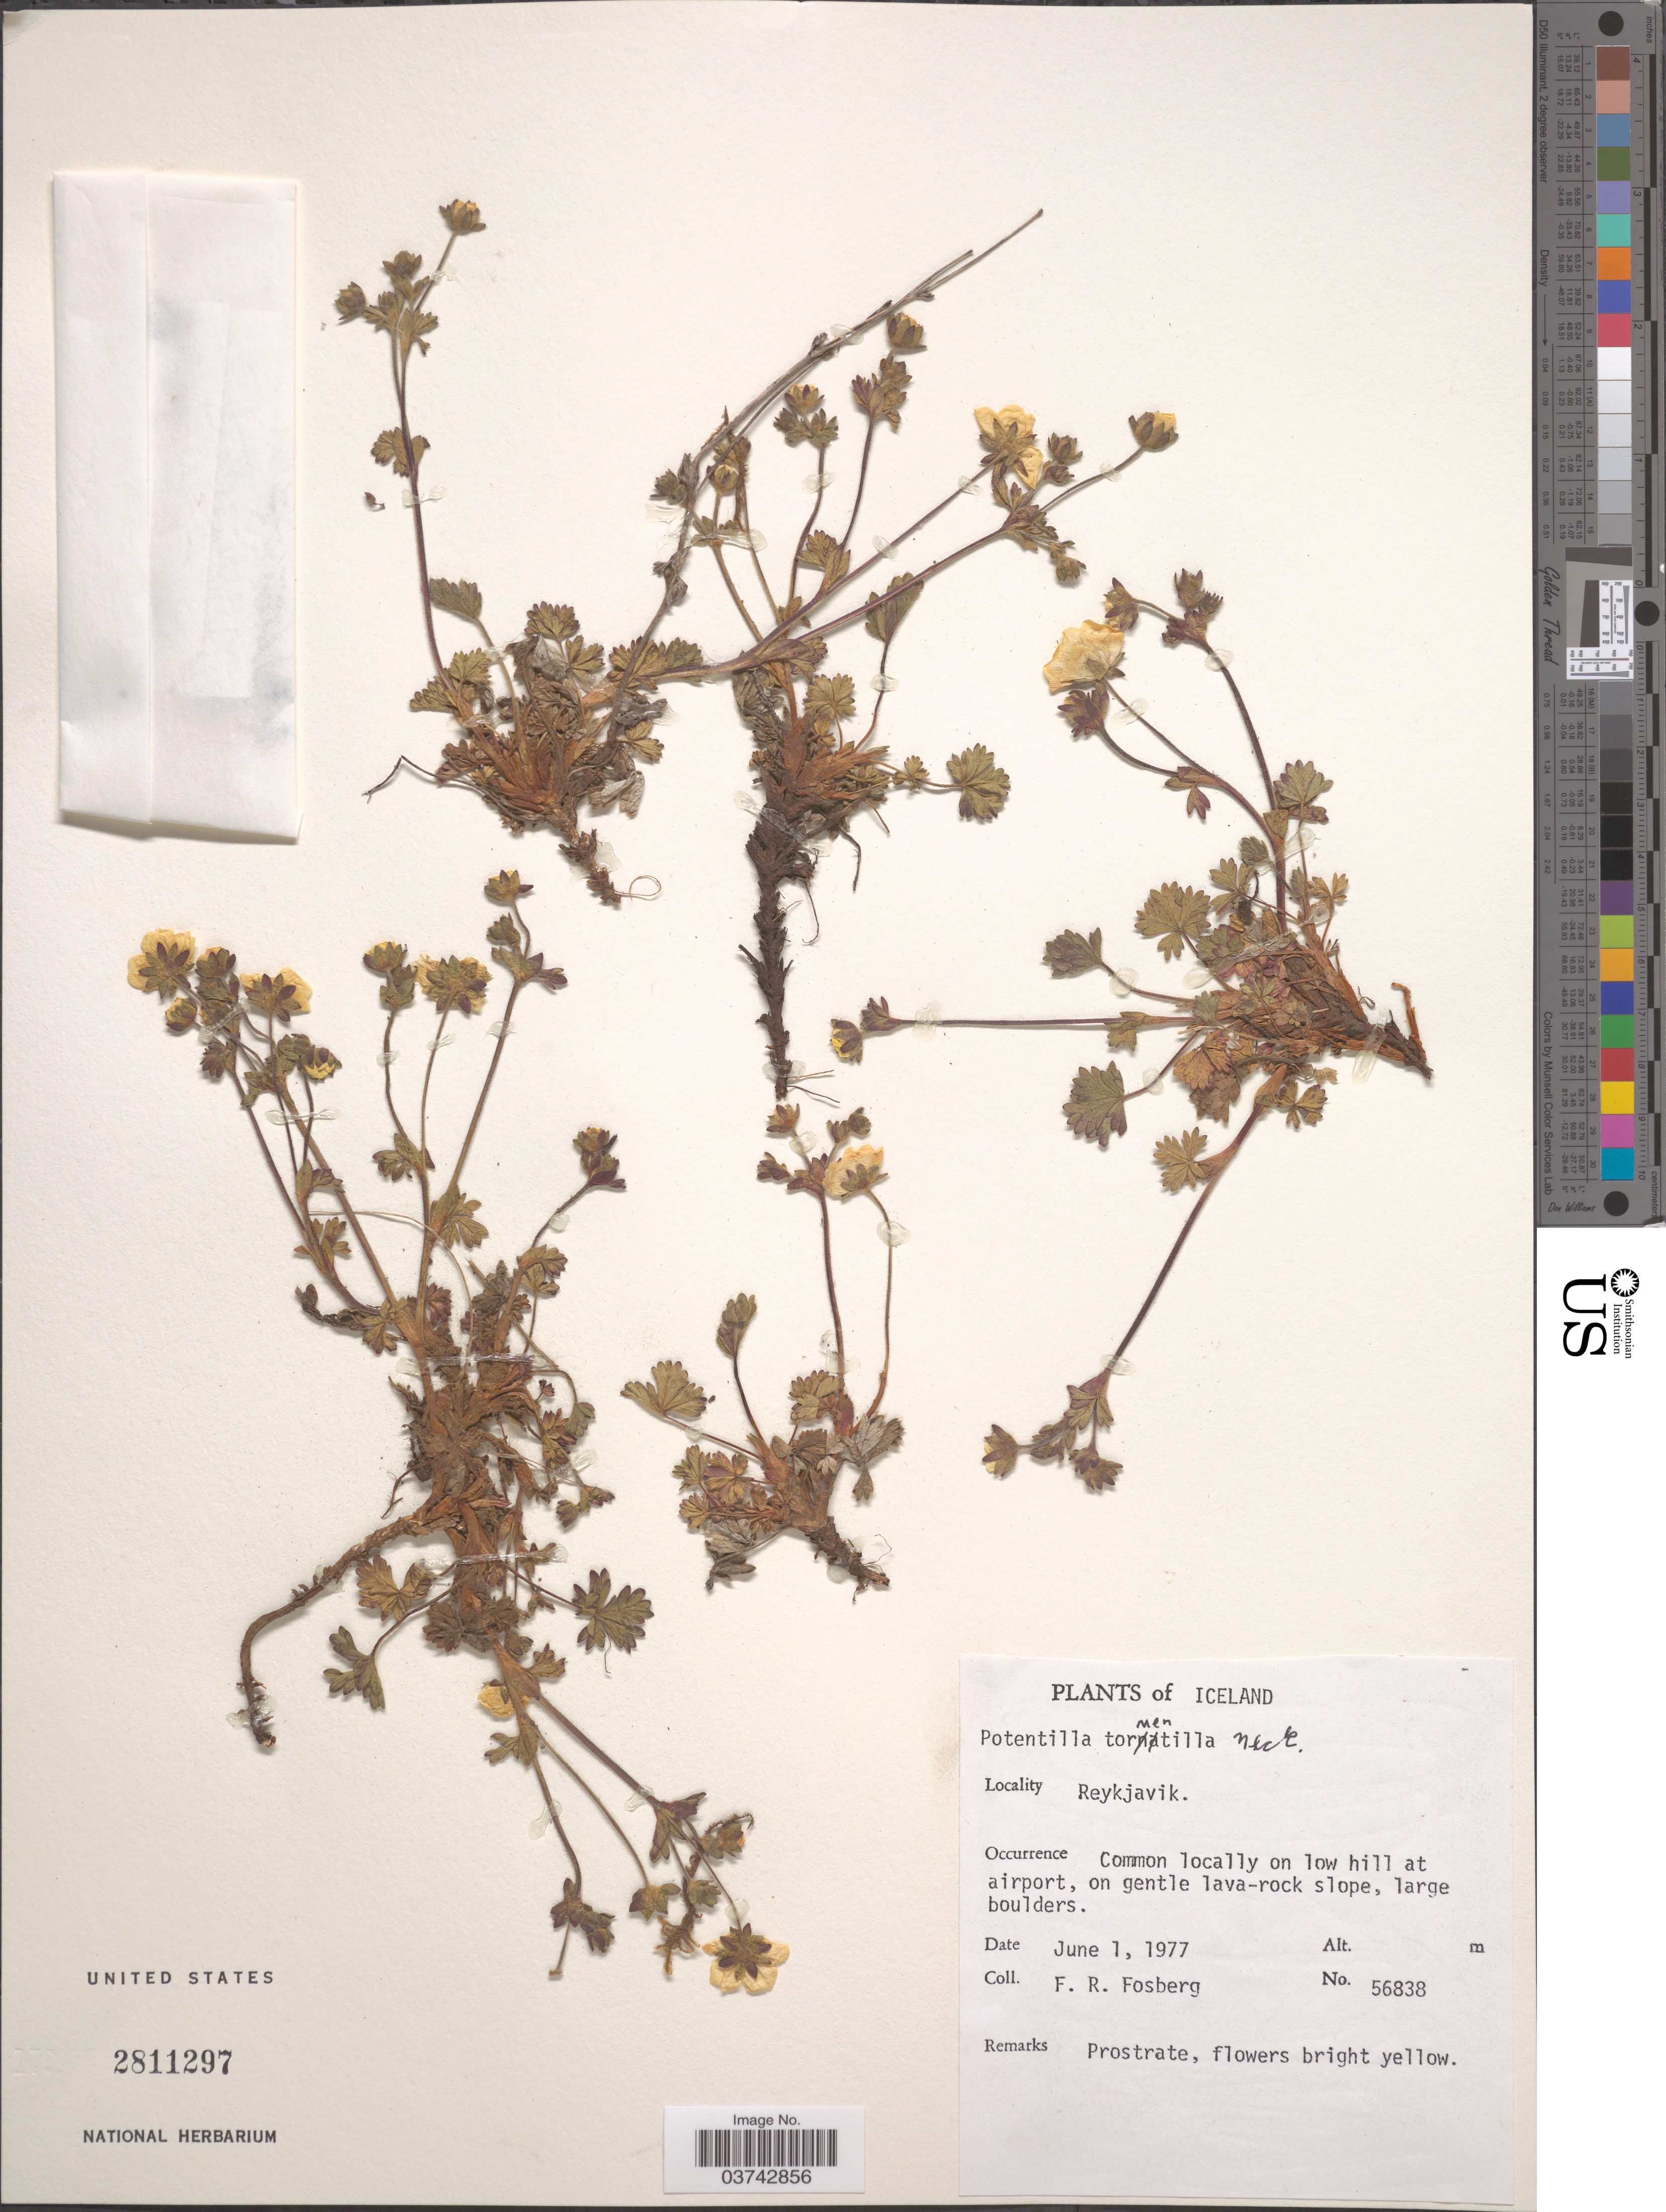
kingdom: Plantae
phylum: Tracheophyta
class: Magnoliopsida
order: Rosales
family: Rosaceae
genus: Potentilla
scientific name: Potentilla tormentilla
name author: Neck.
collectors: F. R. Fosberg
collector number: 56838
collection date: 1977-06-01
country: Iceland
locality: Reykjavik. On low hill at airport, on gentle lava-rock slope, large boulders.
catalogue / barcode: US 2811297